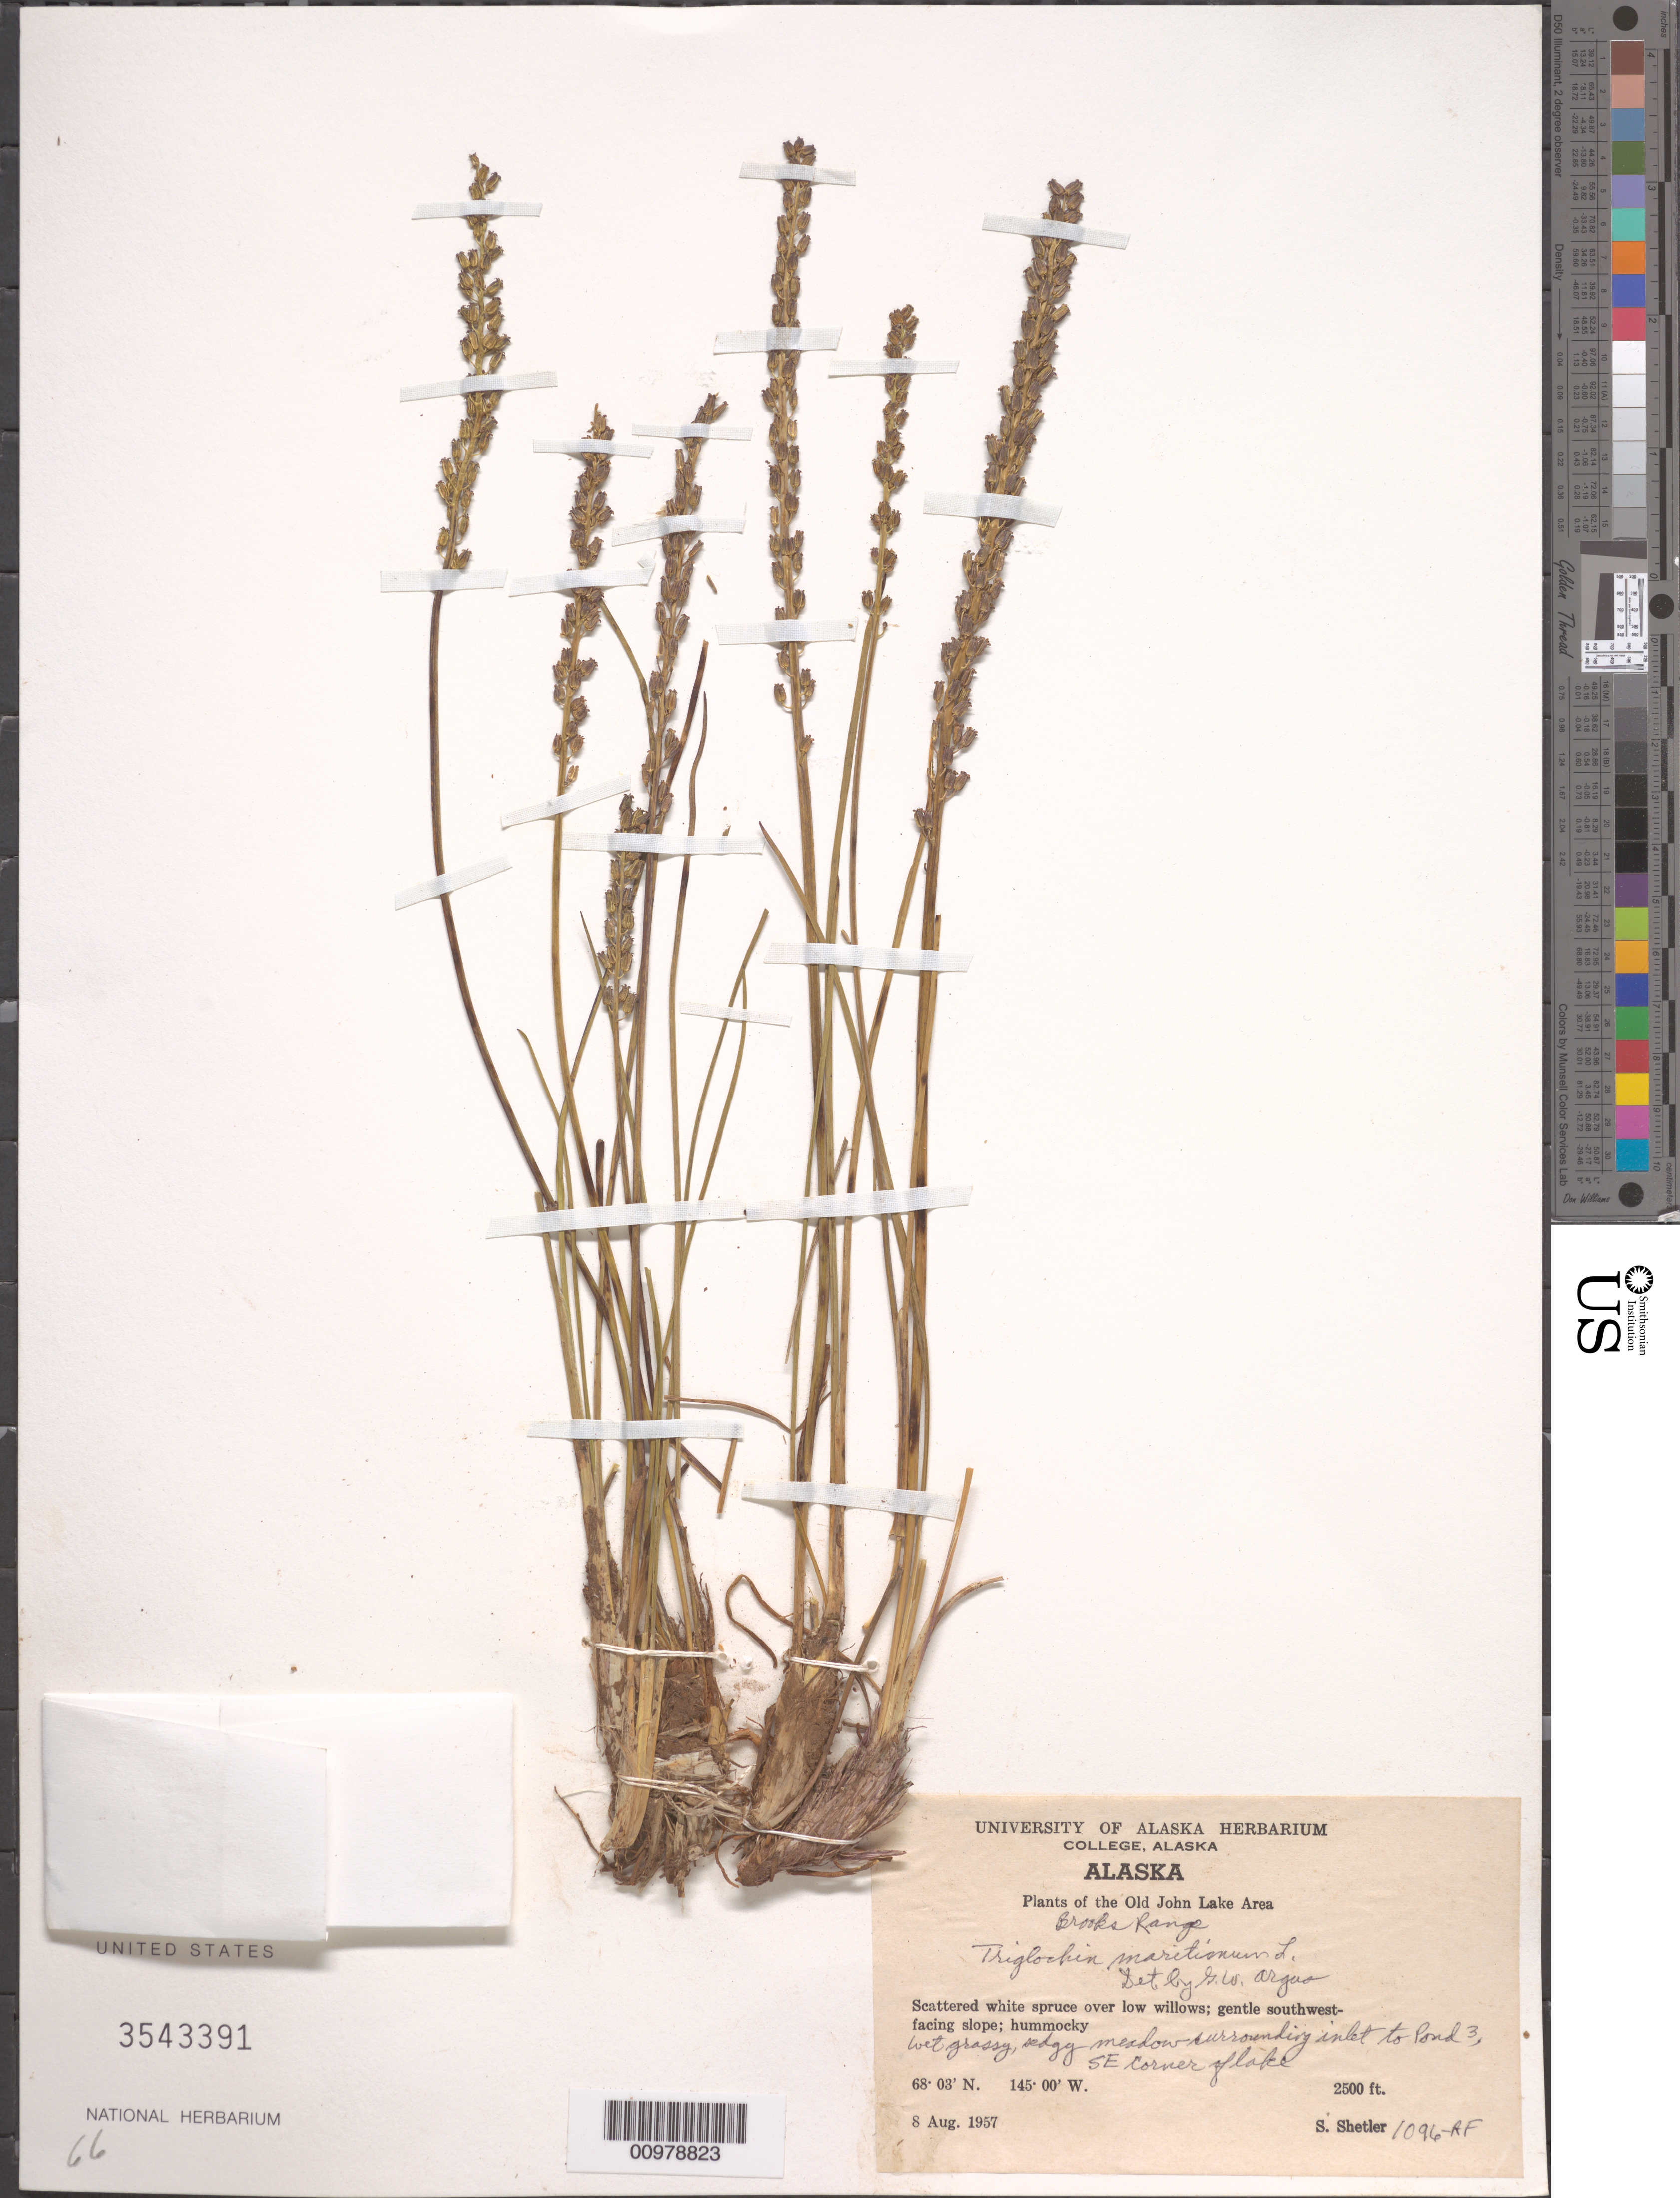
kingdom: Plantae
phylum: Tracheophyta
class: Liliopsida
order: Alismatales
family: Juncaginaceae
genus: Triglochin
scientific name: Triglochin maritima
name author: L.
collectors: S. Shetler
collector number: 1096-AF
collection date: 1957-08-08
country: United States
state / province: Alaska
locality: The Old John Lake Area. Brooks Range. Inlet to Pond 3, SE of Corner of lake.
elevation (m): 762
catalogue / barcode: US 3543391